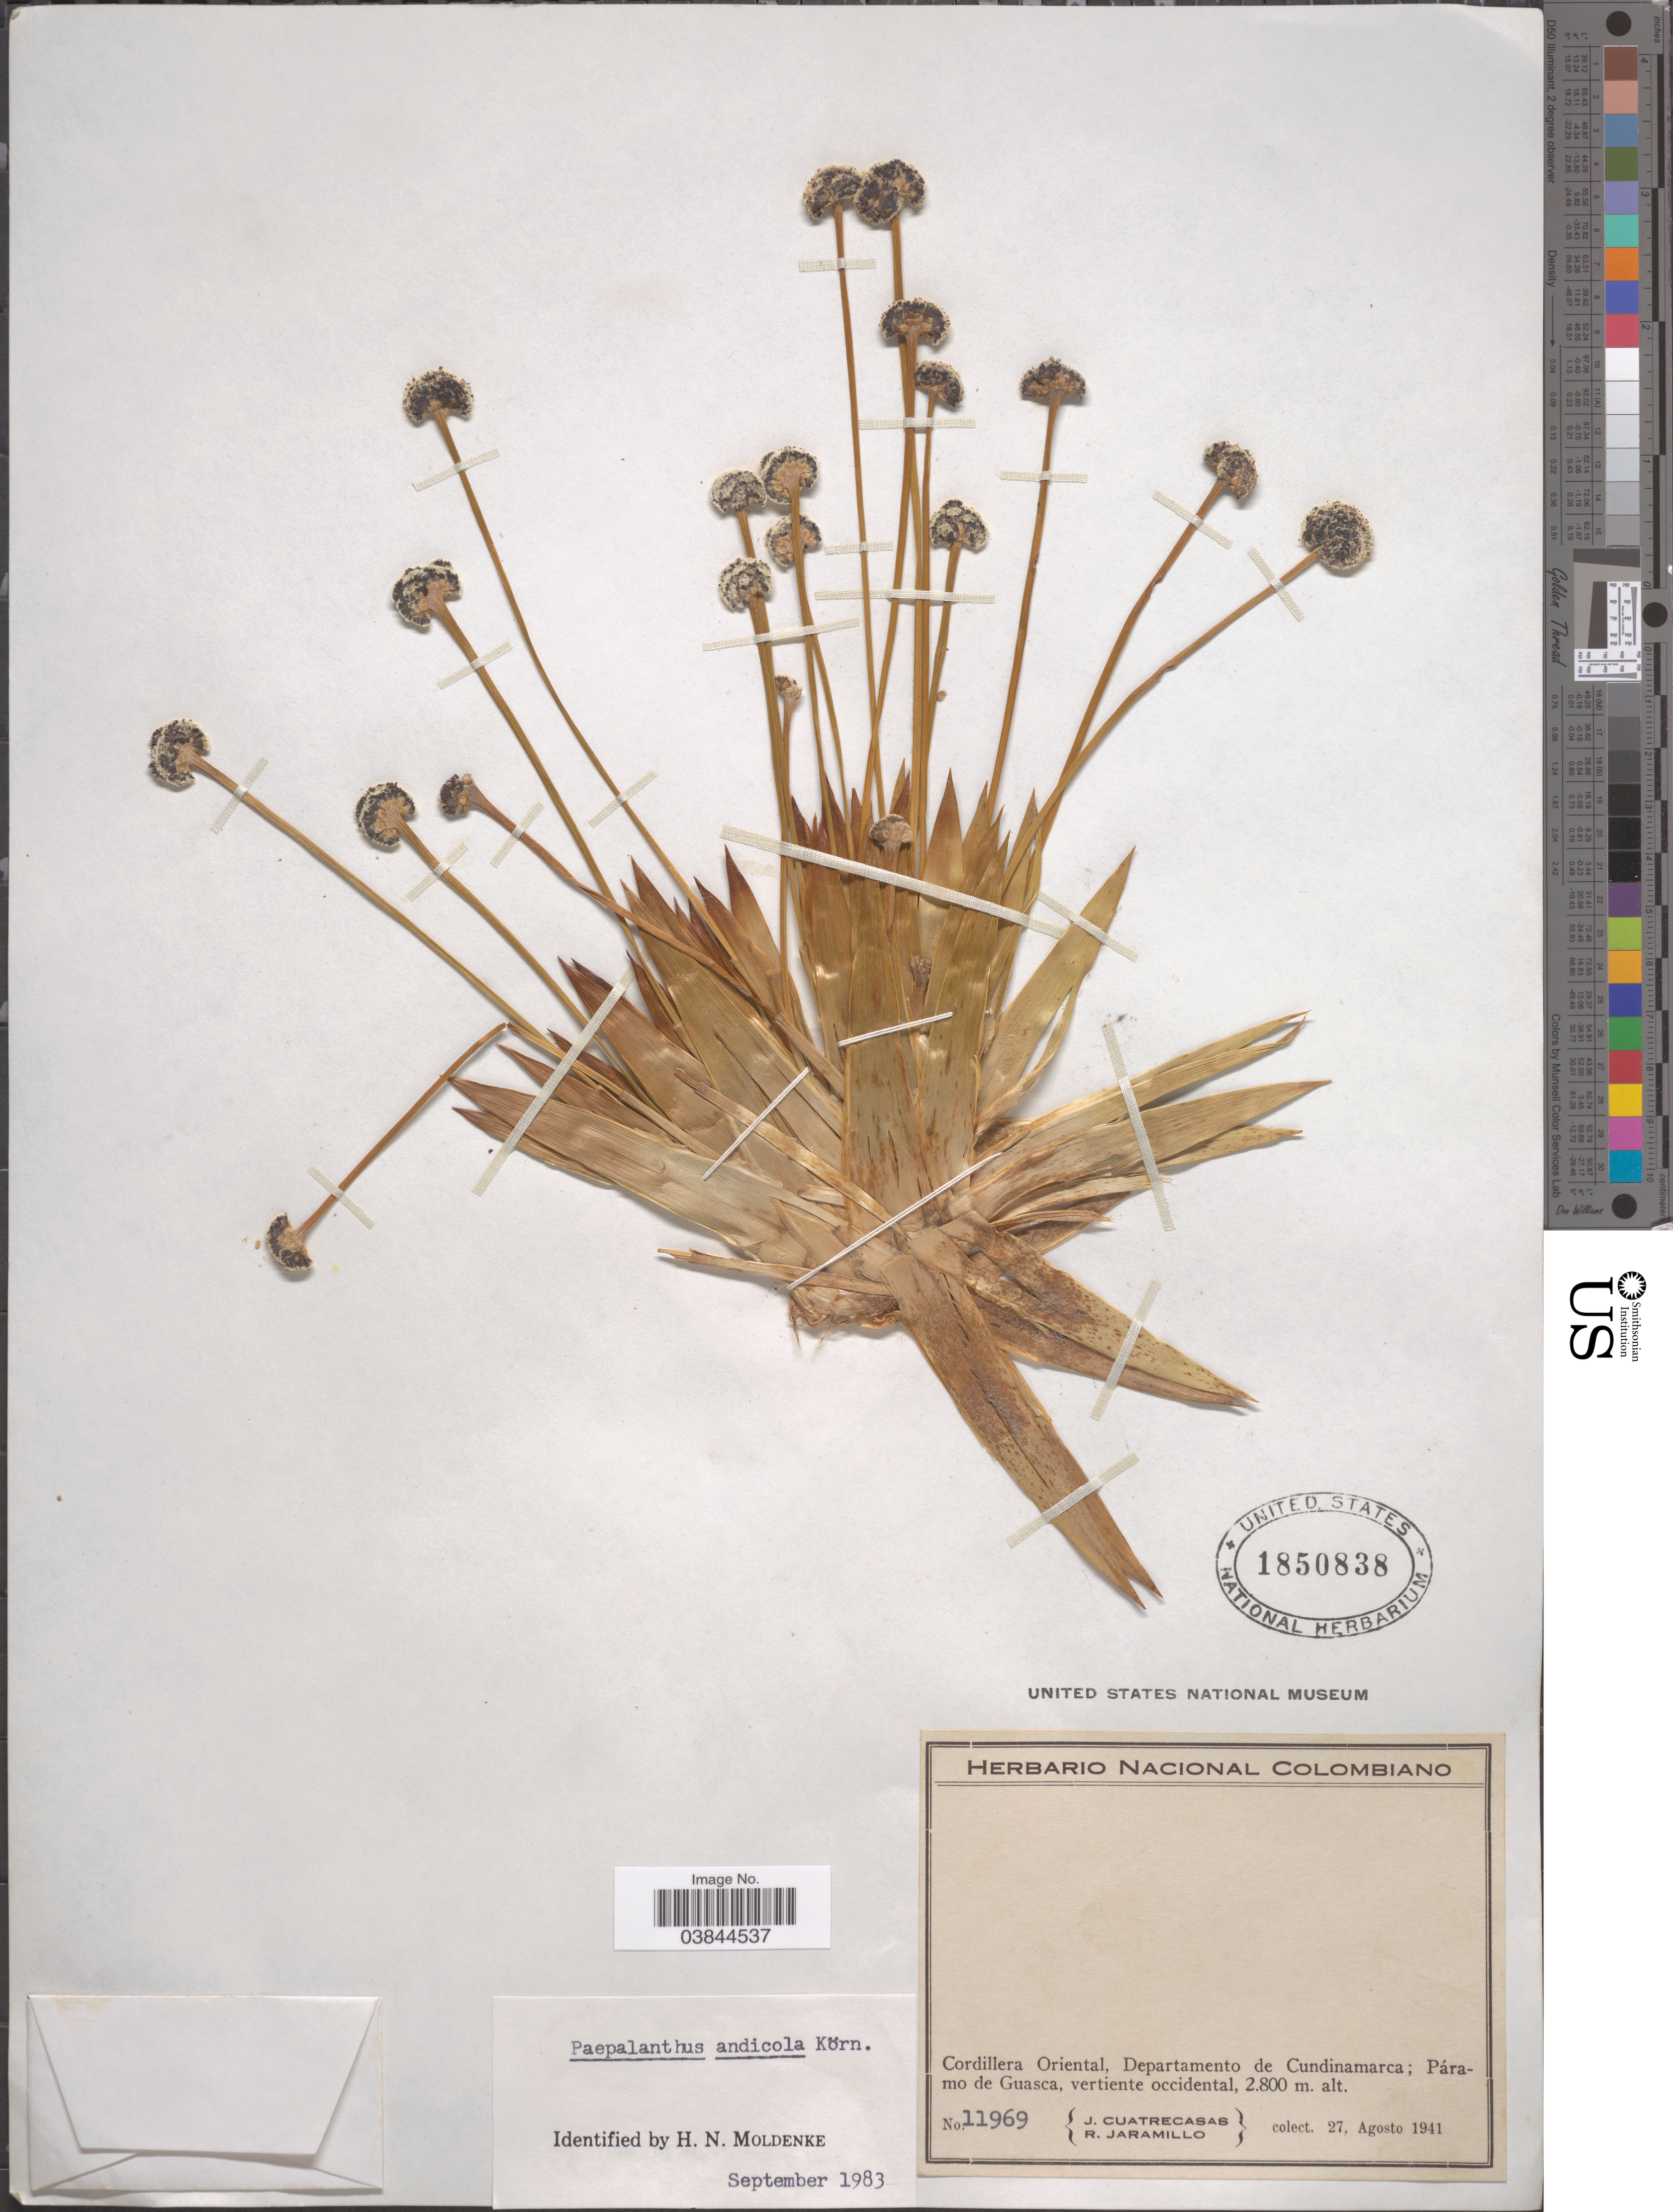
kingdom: Plantae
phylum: Tracheophyta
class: Liliopsida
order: Poales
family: Eriocaulaceae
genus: Paepalanthus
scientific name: Paepalanthus alpinus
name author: Körn.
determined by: Sauthier, Laura Jeanne, (SPF), Universidade de Sao Paulo (BRAZIL)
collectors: J. Cuatrecasas & R. Jaramillo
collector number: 11969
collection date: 1941-08-27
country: Colombia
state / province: Cundinamarca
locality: Cordillera Oriental, Departamento de Cundinamarca; Páramo de Guasca, vertiente occidental.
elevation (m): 2800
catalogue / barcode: US 1850838